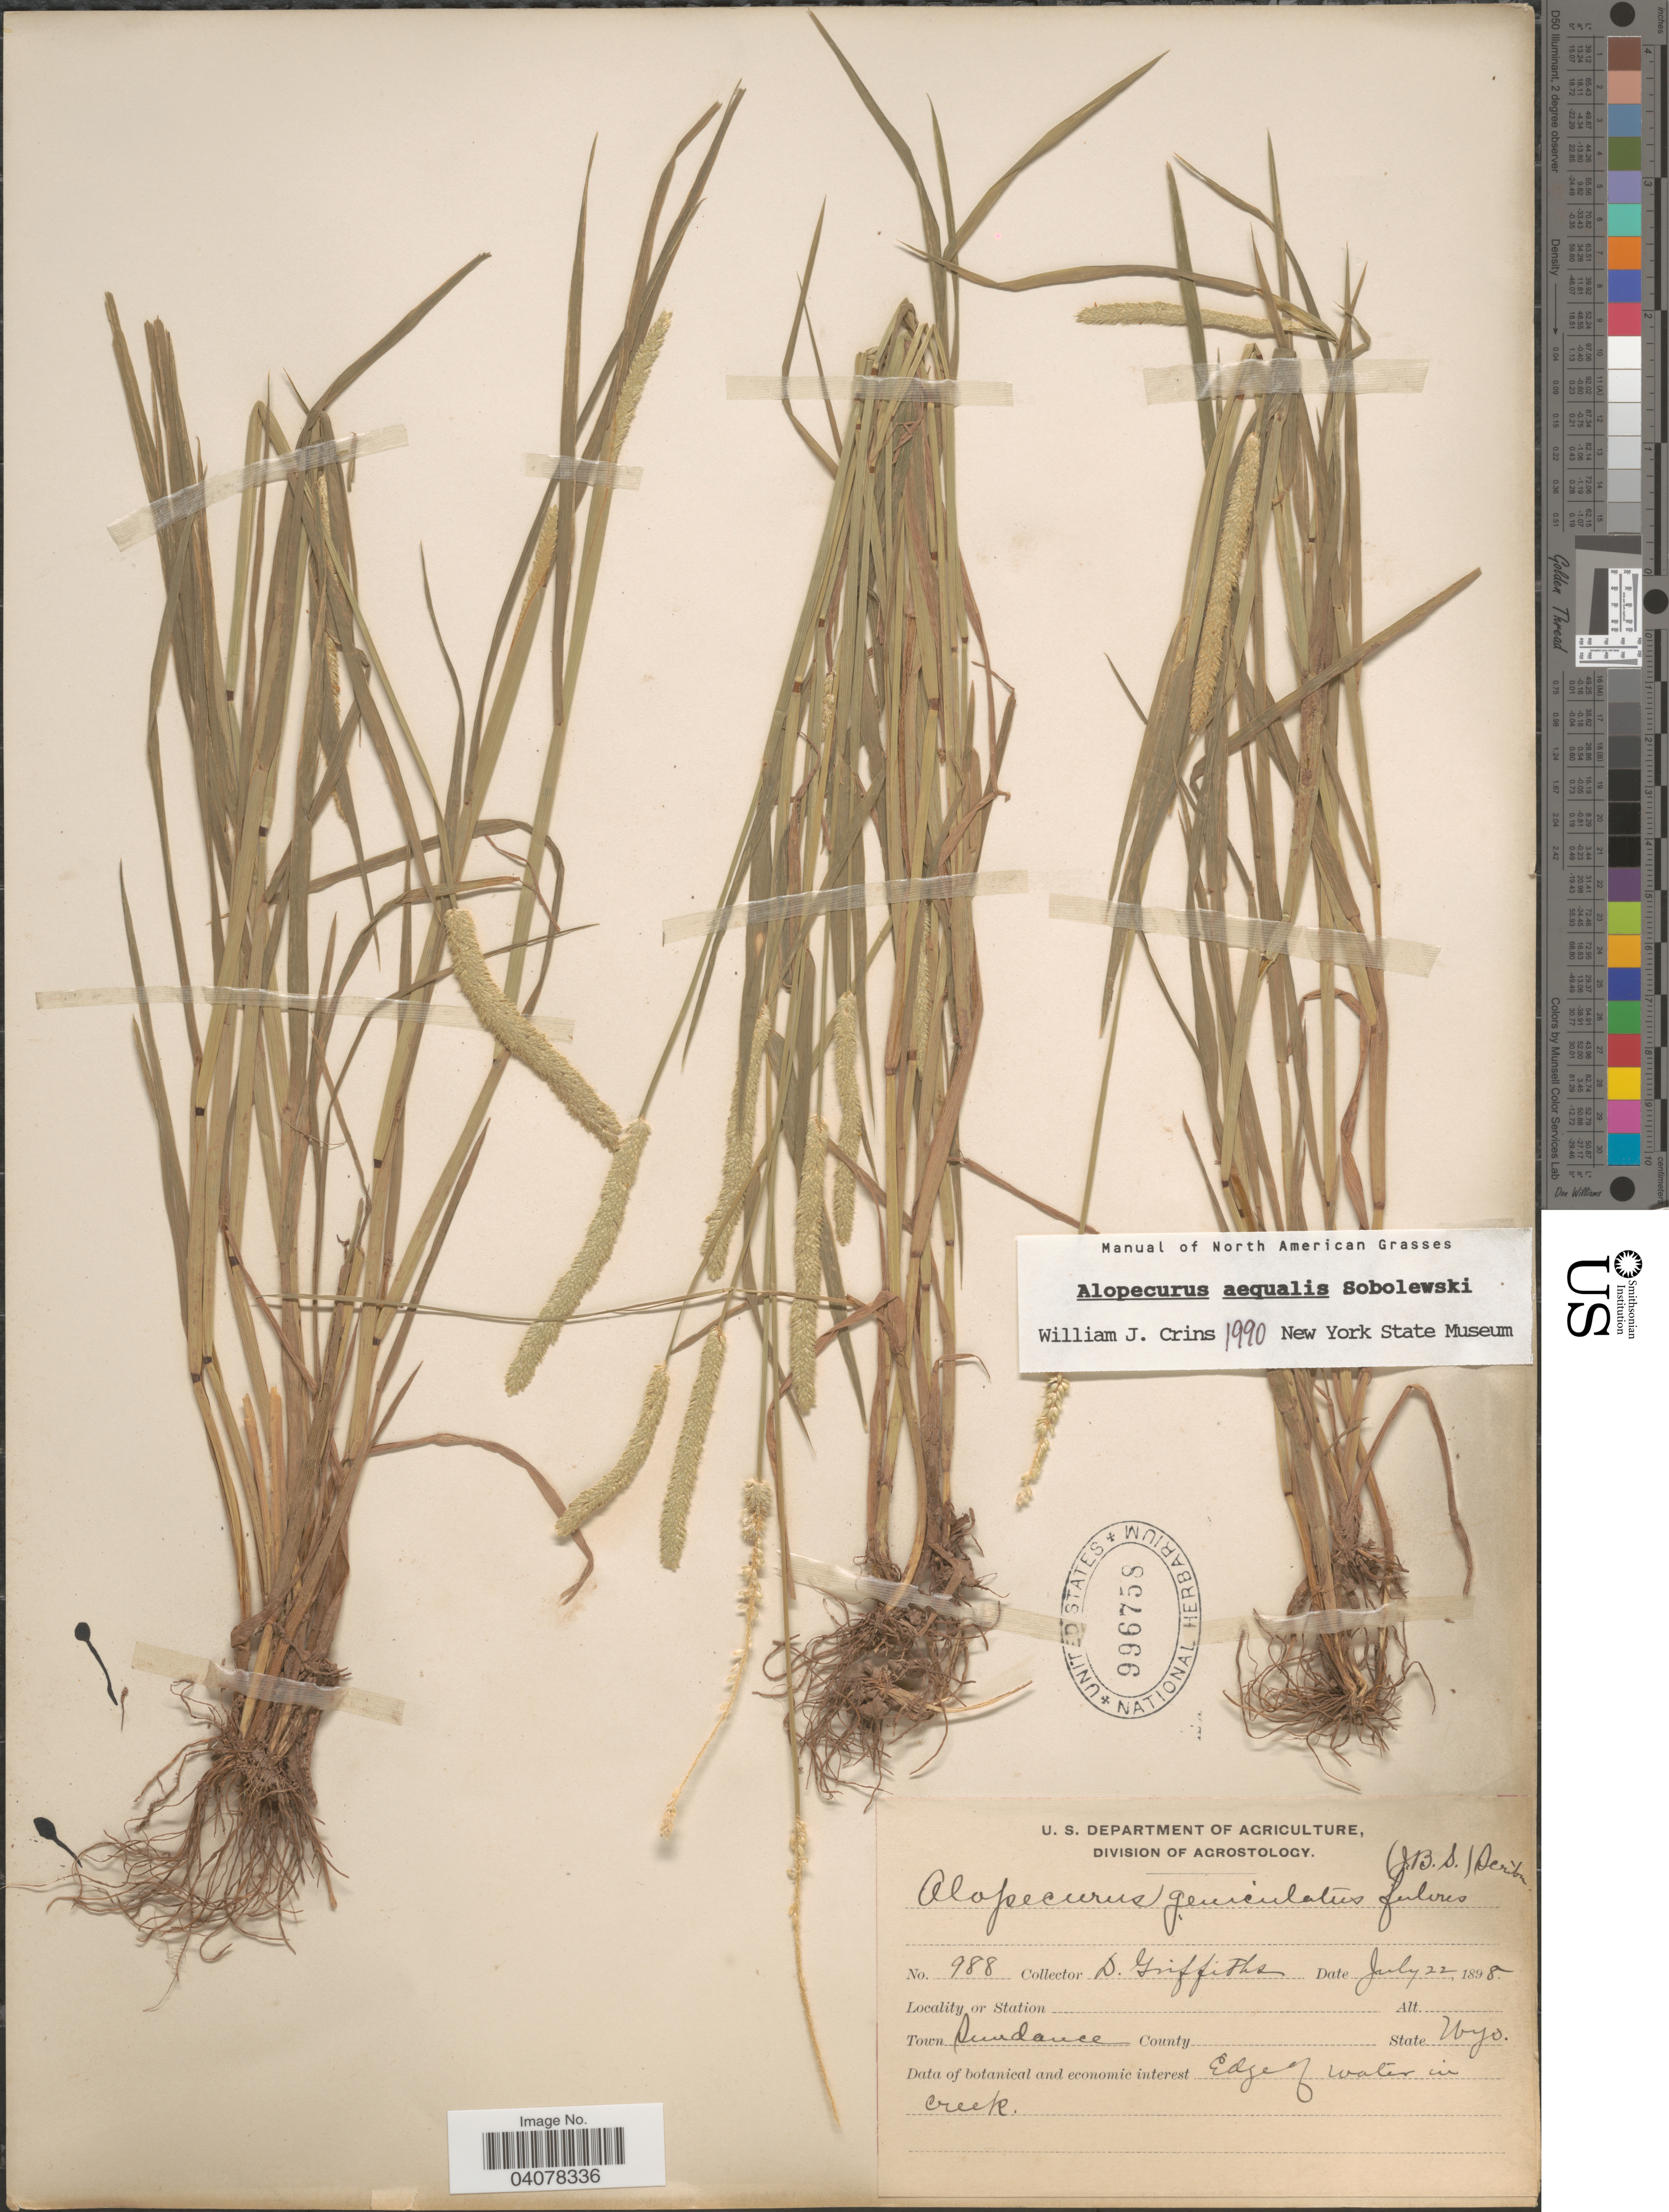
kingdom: Plantae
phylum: Tracheophyta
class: Liliopsida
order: Poales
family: Poaceae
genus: Alopecurus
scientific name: Alopecurus aequalis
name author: Sobol.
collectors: D. Griffiths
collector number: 988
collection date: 1898-07-22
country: United States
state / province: Wyoming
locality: Town Sundance.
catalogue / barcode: US 996758